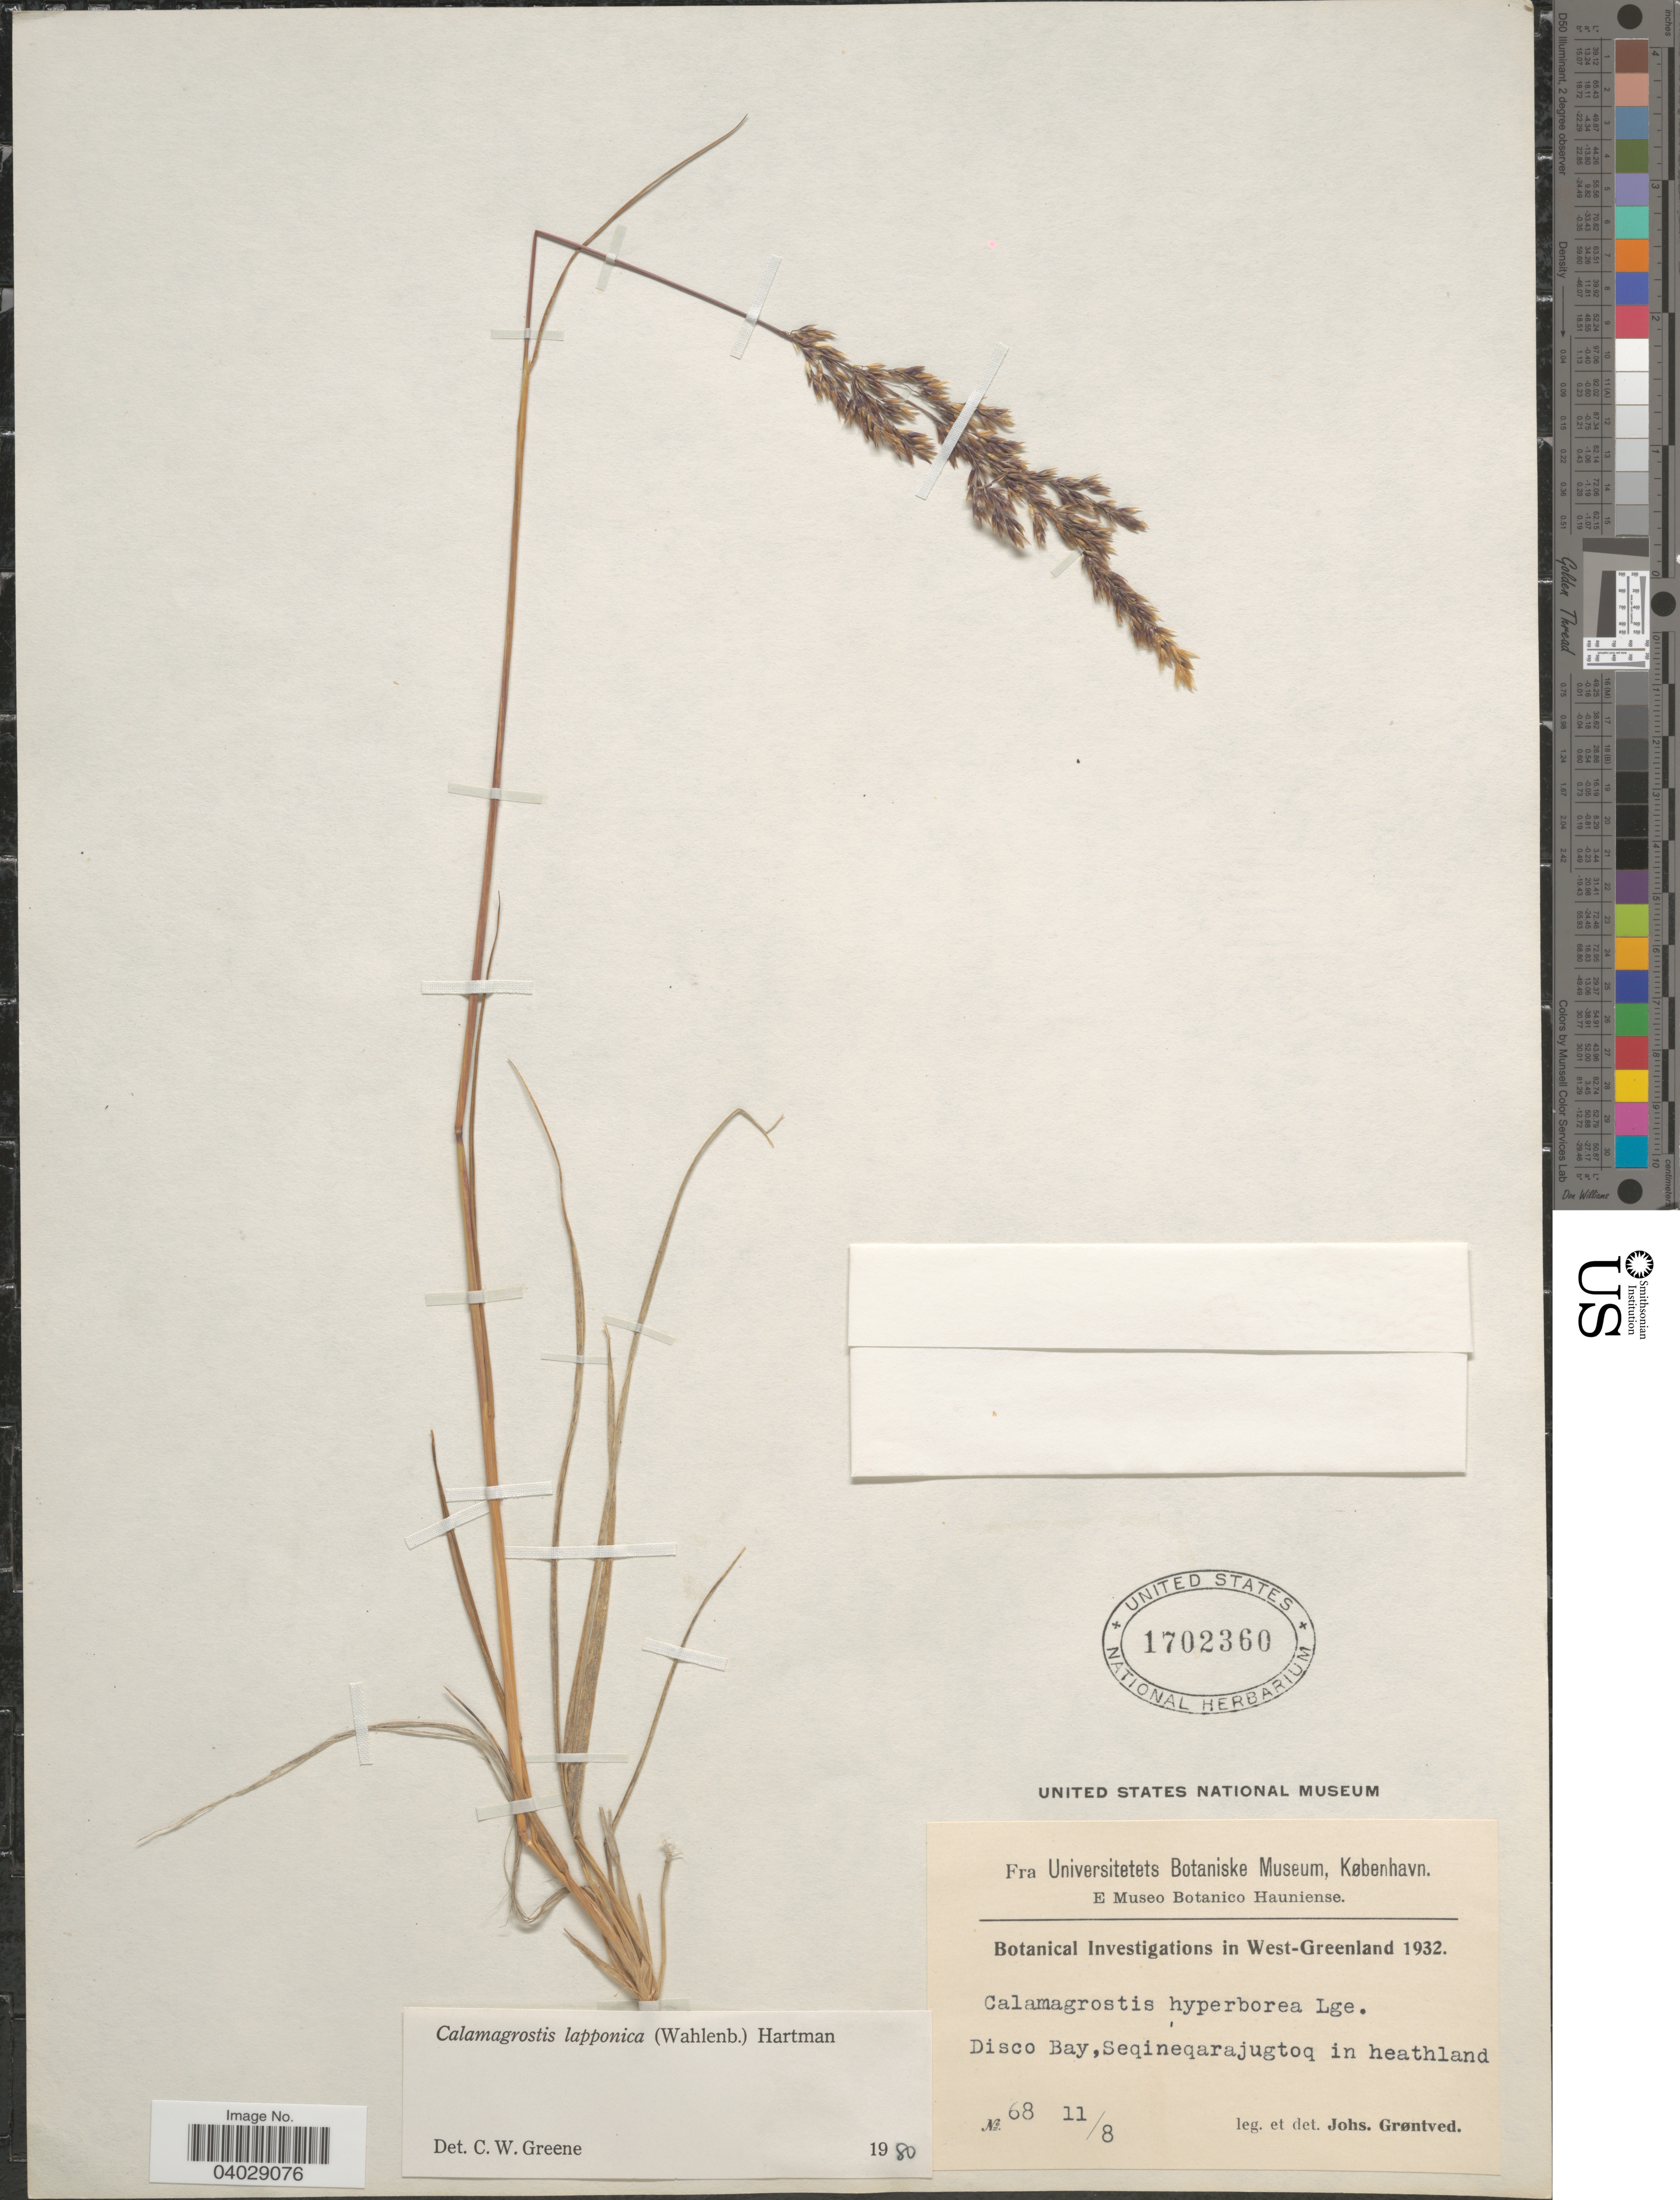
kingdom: Plantae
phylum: Tracheophyta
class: Liliopsida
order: Poales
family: Poaceae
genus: Calamagrostis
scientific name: Calamagrostis lapponica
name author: (Wahlenb.) Hartm.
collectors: J. Grontved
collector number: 68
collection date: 1932-08-11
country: Greenland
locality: West-Greenland. Disco Bay, Seqineqarajugtoq in heathland.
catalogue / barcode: US 1702360